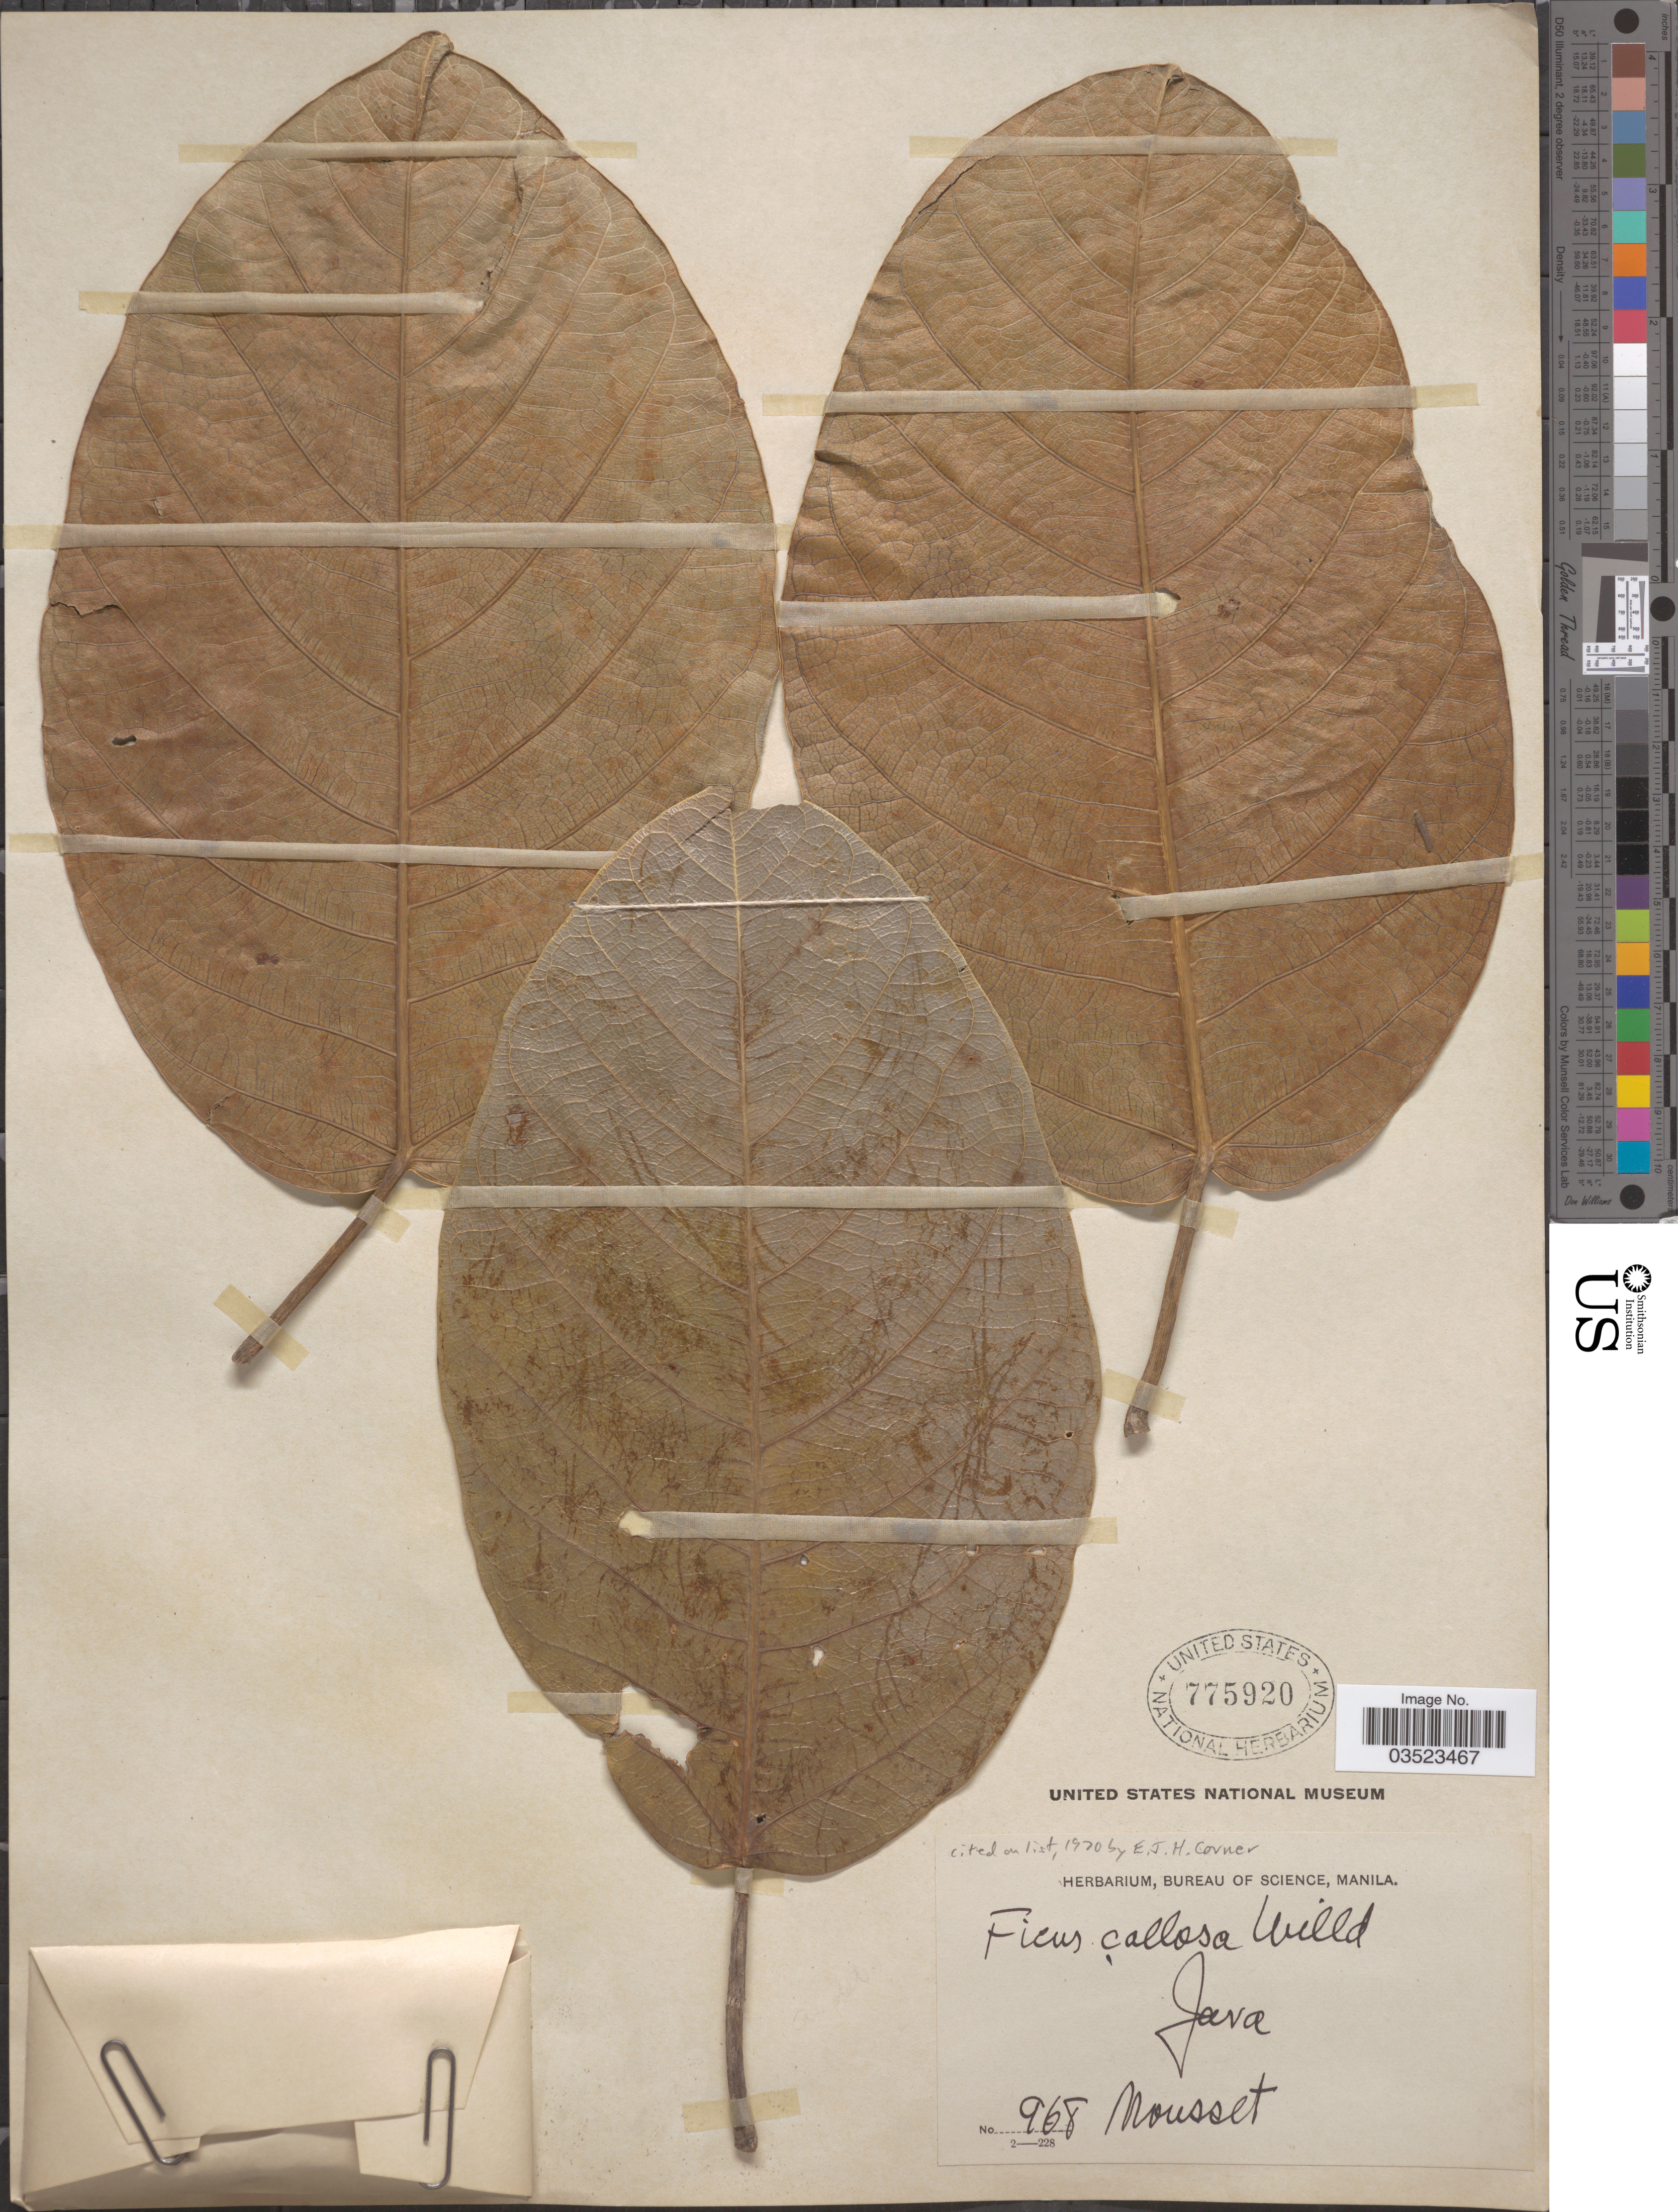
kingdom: Plantae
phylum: Tracheophyta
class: Magnoliopsida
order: Rosales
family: Moraceae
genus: Ficus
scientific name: Ficus callosa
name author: Willd.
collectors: Mousset, --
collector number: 968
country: Indonesia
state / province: Java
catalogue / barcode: US 775920